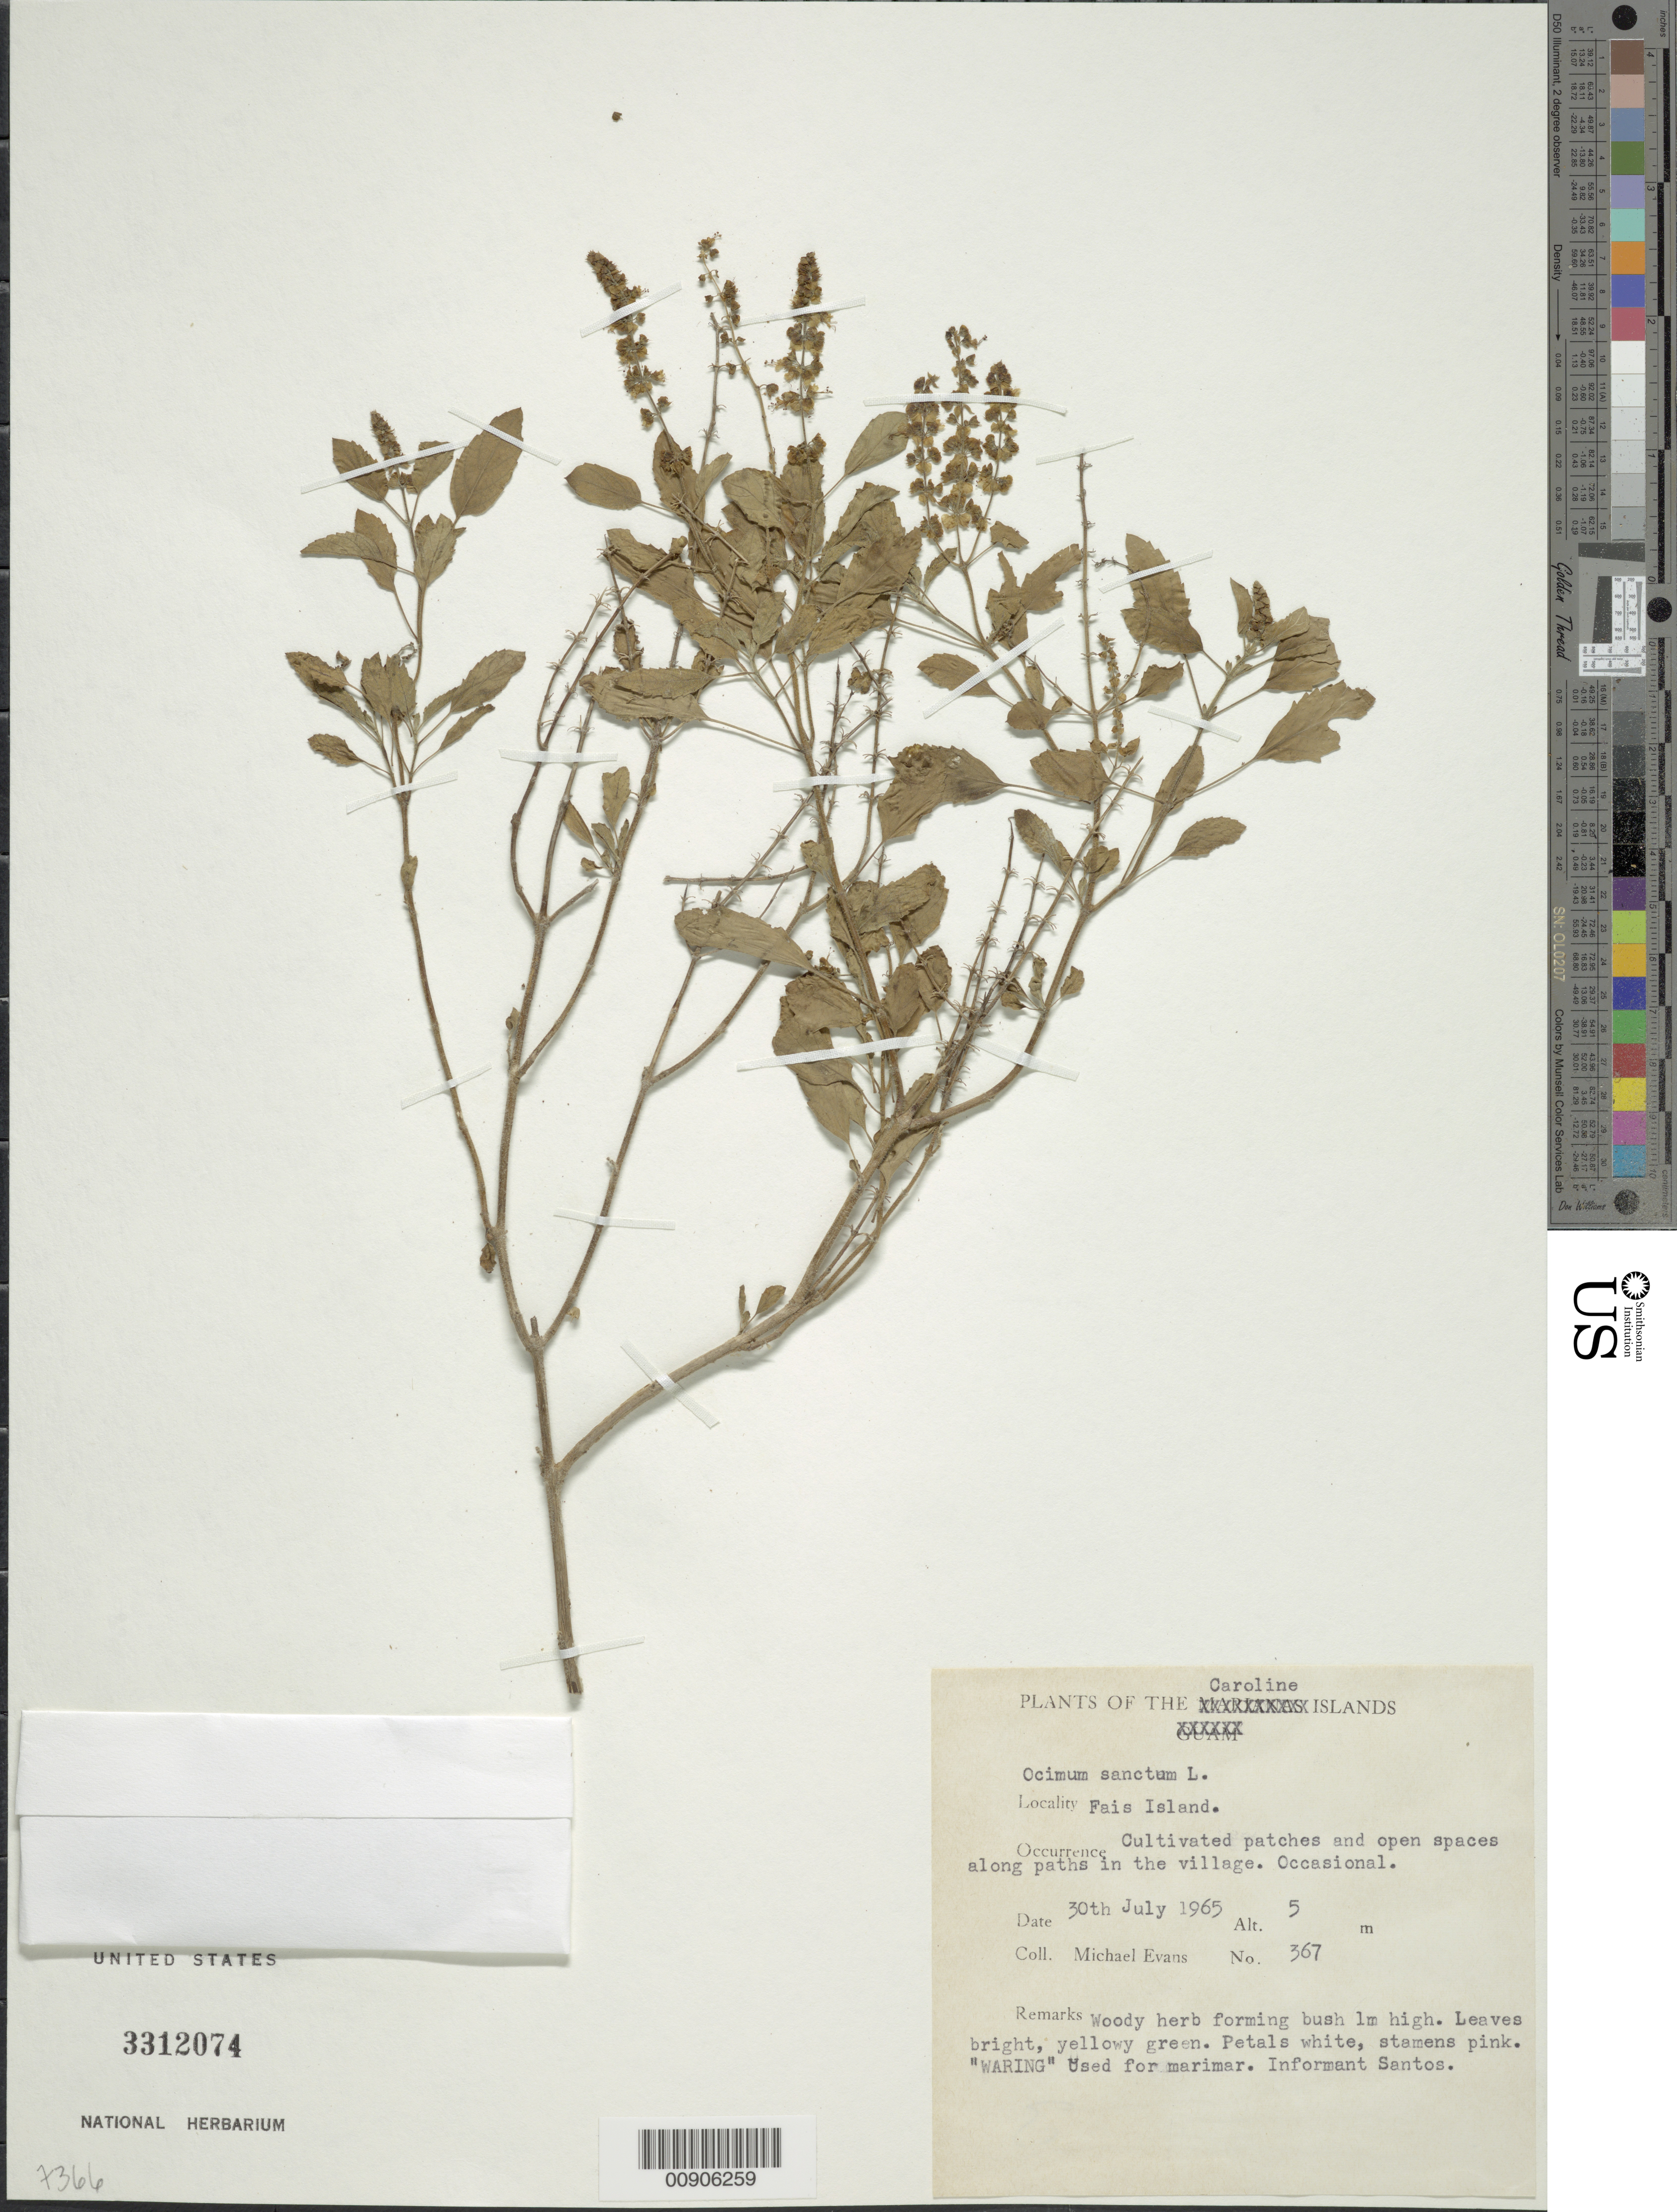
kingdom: Plantae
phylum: Tracheophyta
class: Magnoliopsida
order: Lamiales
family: Lamiaceae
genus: Ocimum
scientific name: Ocimum tenuiflorum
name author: L.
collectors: M. Evans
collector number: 367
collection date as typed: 30 Jul 1965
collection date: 1965-07-30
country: Micronesia, Federated States of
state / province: Yap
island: Fais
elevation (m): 5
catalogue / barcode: US 3312074